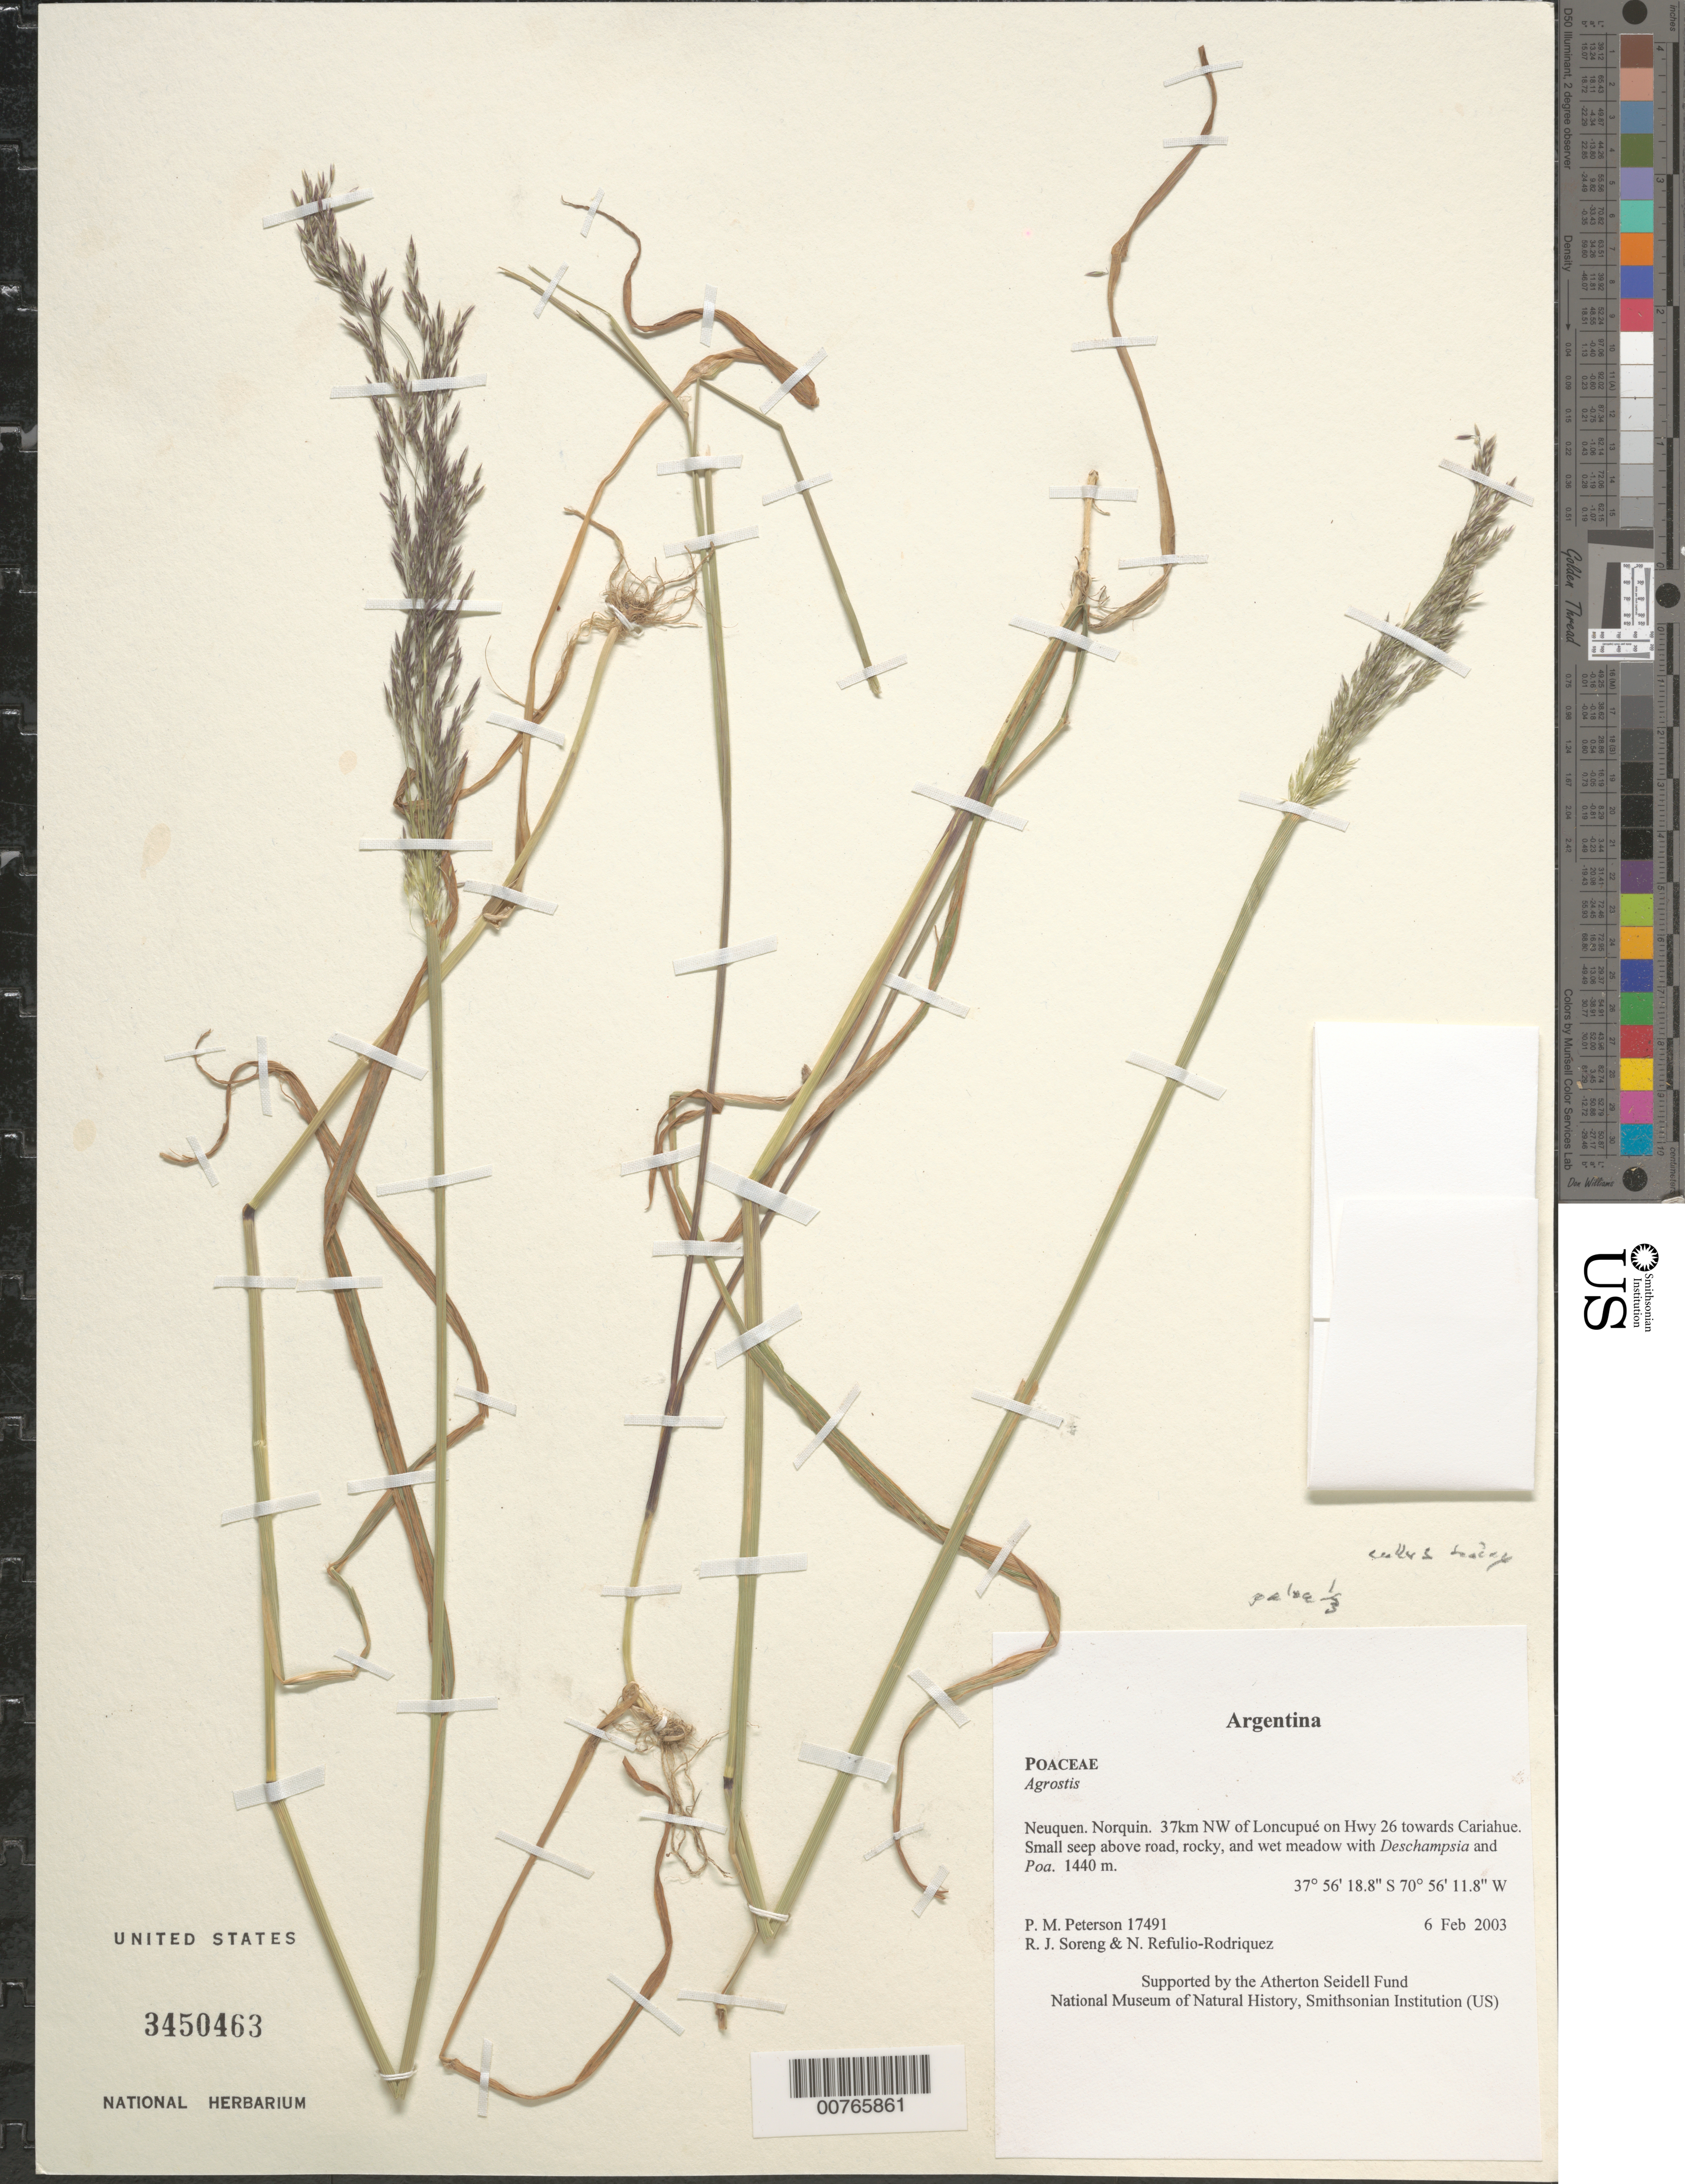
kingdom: Plantae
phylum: Tracheophyta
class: Liliopsida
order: Poales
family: Poaceae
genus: Agrostis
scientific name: Agrostis sp.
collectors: P. M. Peterson, R. J. Soreng & N. Refulio-Rodríguez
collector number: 17491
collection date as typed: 06 Feb 2003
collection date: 2003-02-06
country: Argentina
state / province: Neuquen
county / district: Norquin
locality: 37km NW of Loncupué on Hwy 26 towards Cariahue. Small seep above road, rocky, and wet meadow with Deschampsia and Poa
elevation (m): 1440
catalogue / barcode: US 3450463